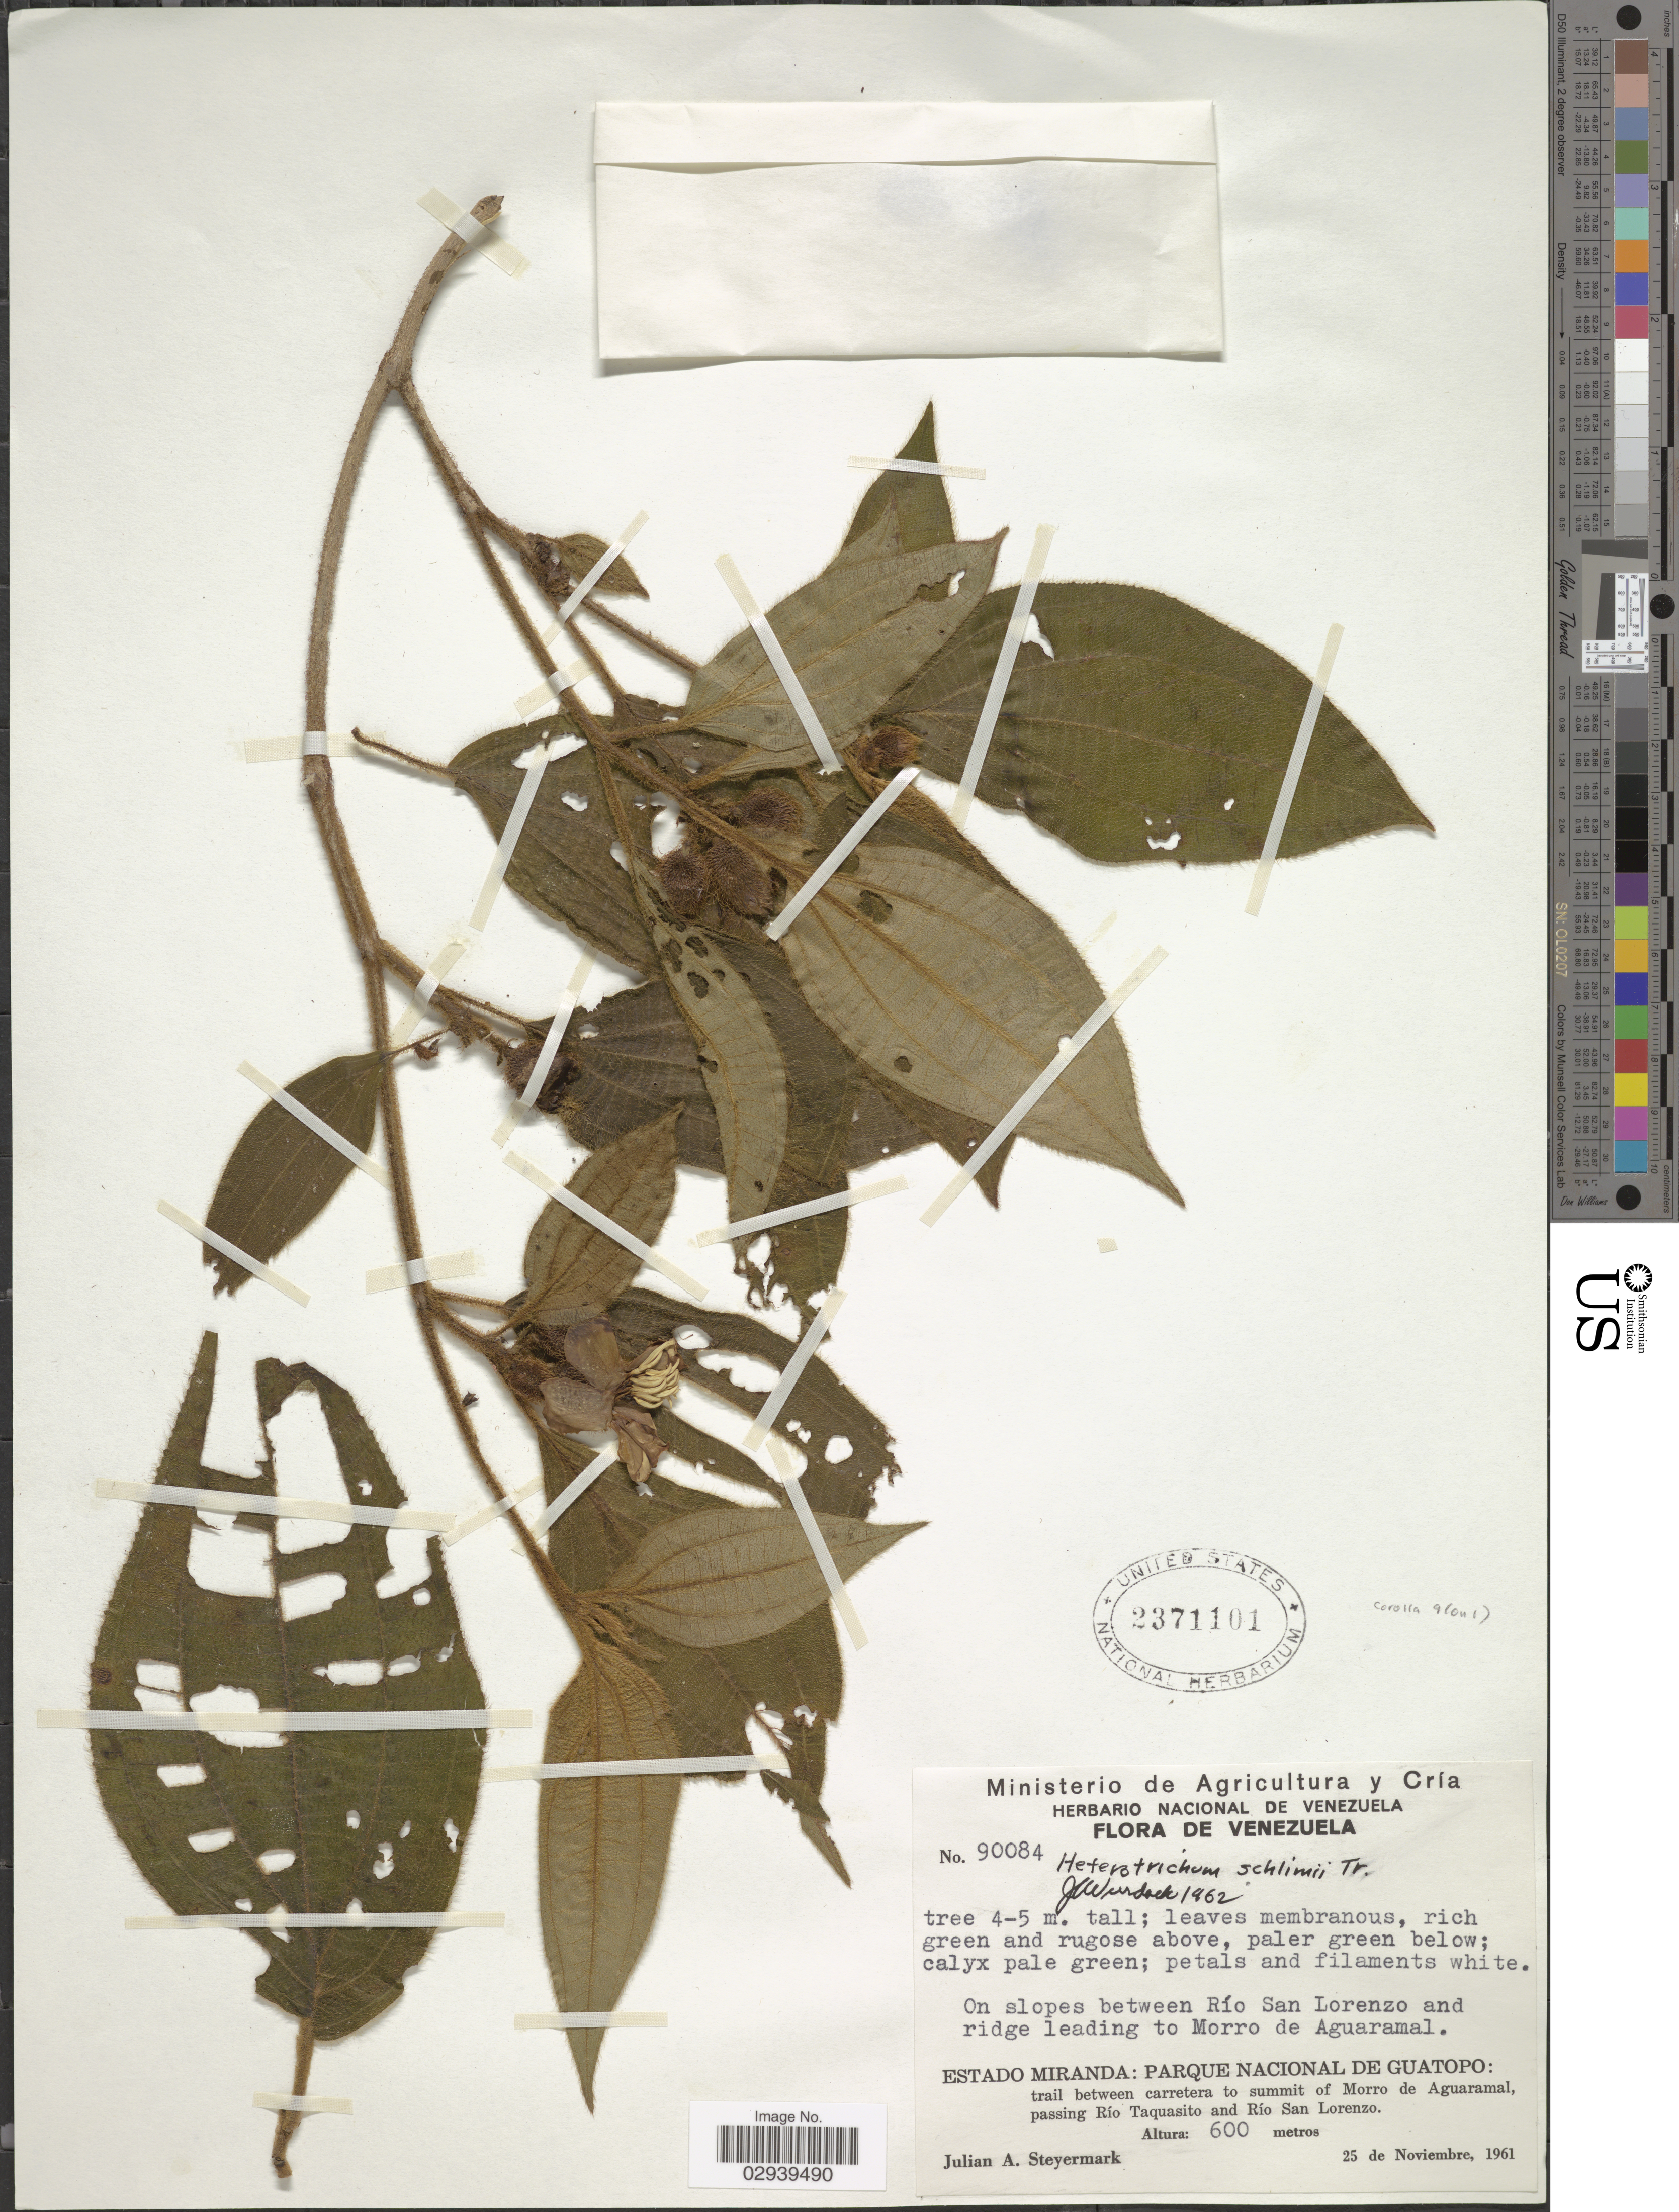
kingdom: Plantae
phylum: Tracheophyta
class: Magnoliopsida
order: Myrtales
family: Melastomataceae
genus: Miconia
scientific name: Miconia funckii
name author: Wurdack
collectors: J. Steyermark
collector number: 90084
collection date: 1961-11-25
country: Venezuela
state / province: Miranda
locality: On slopes between Río San Lorenzo and ridge leading to Morro de Aguaramal. Parque Nacional de Guatopo: trail between carretera to summit of Morro de Aguaramal, passing Río Taquasito and Río San Lorenzo.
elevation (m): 600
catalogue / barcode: US 2371101